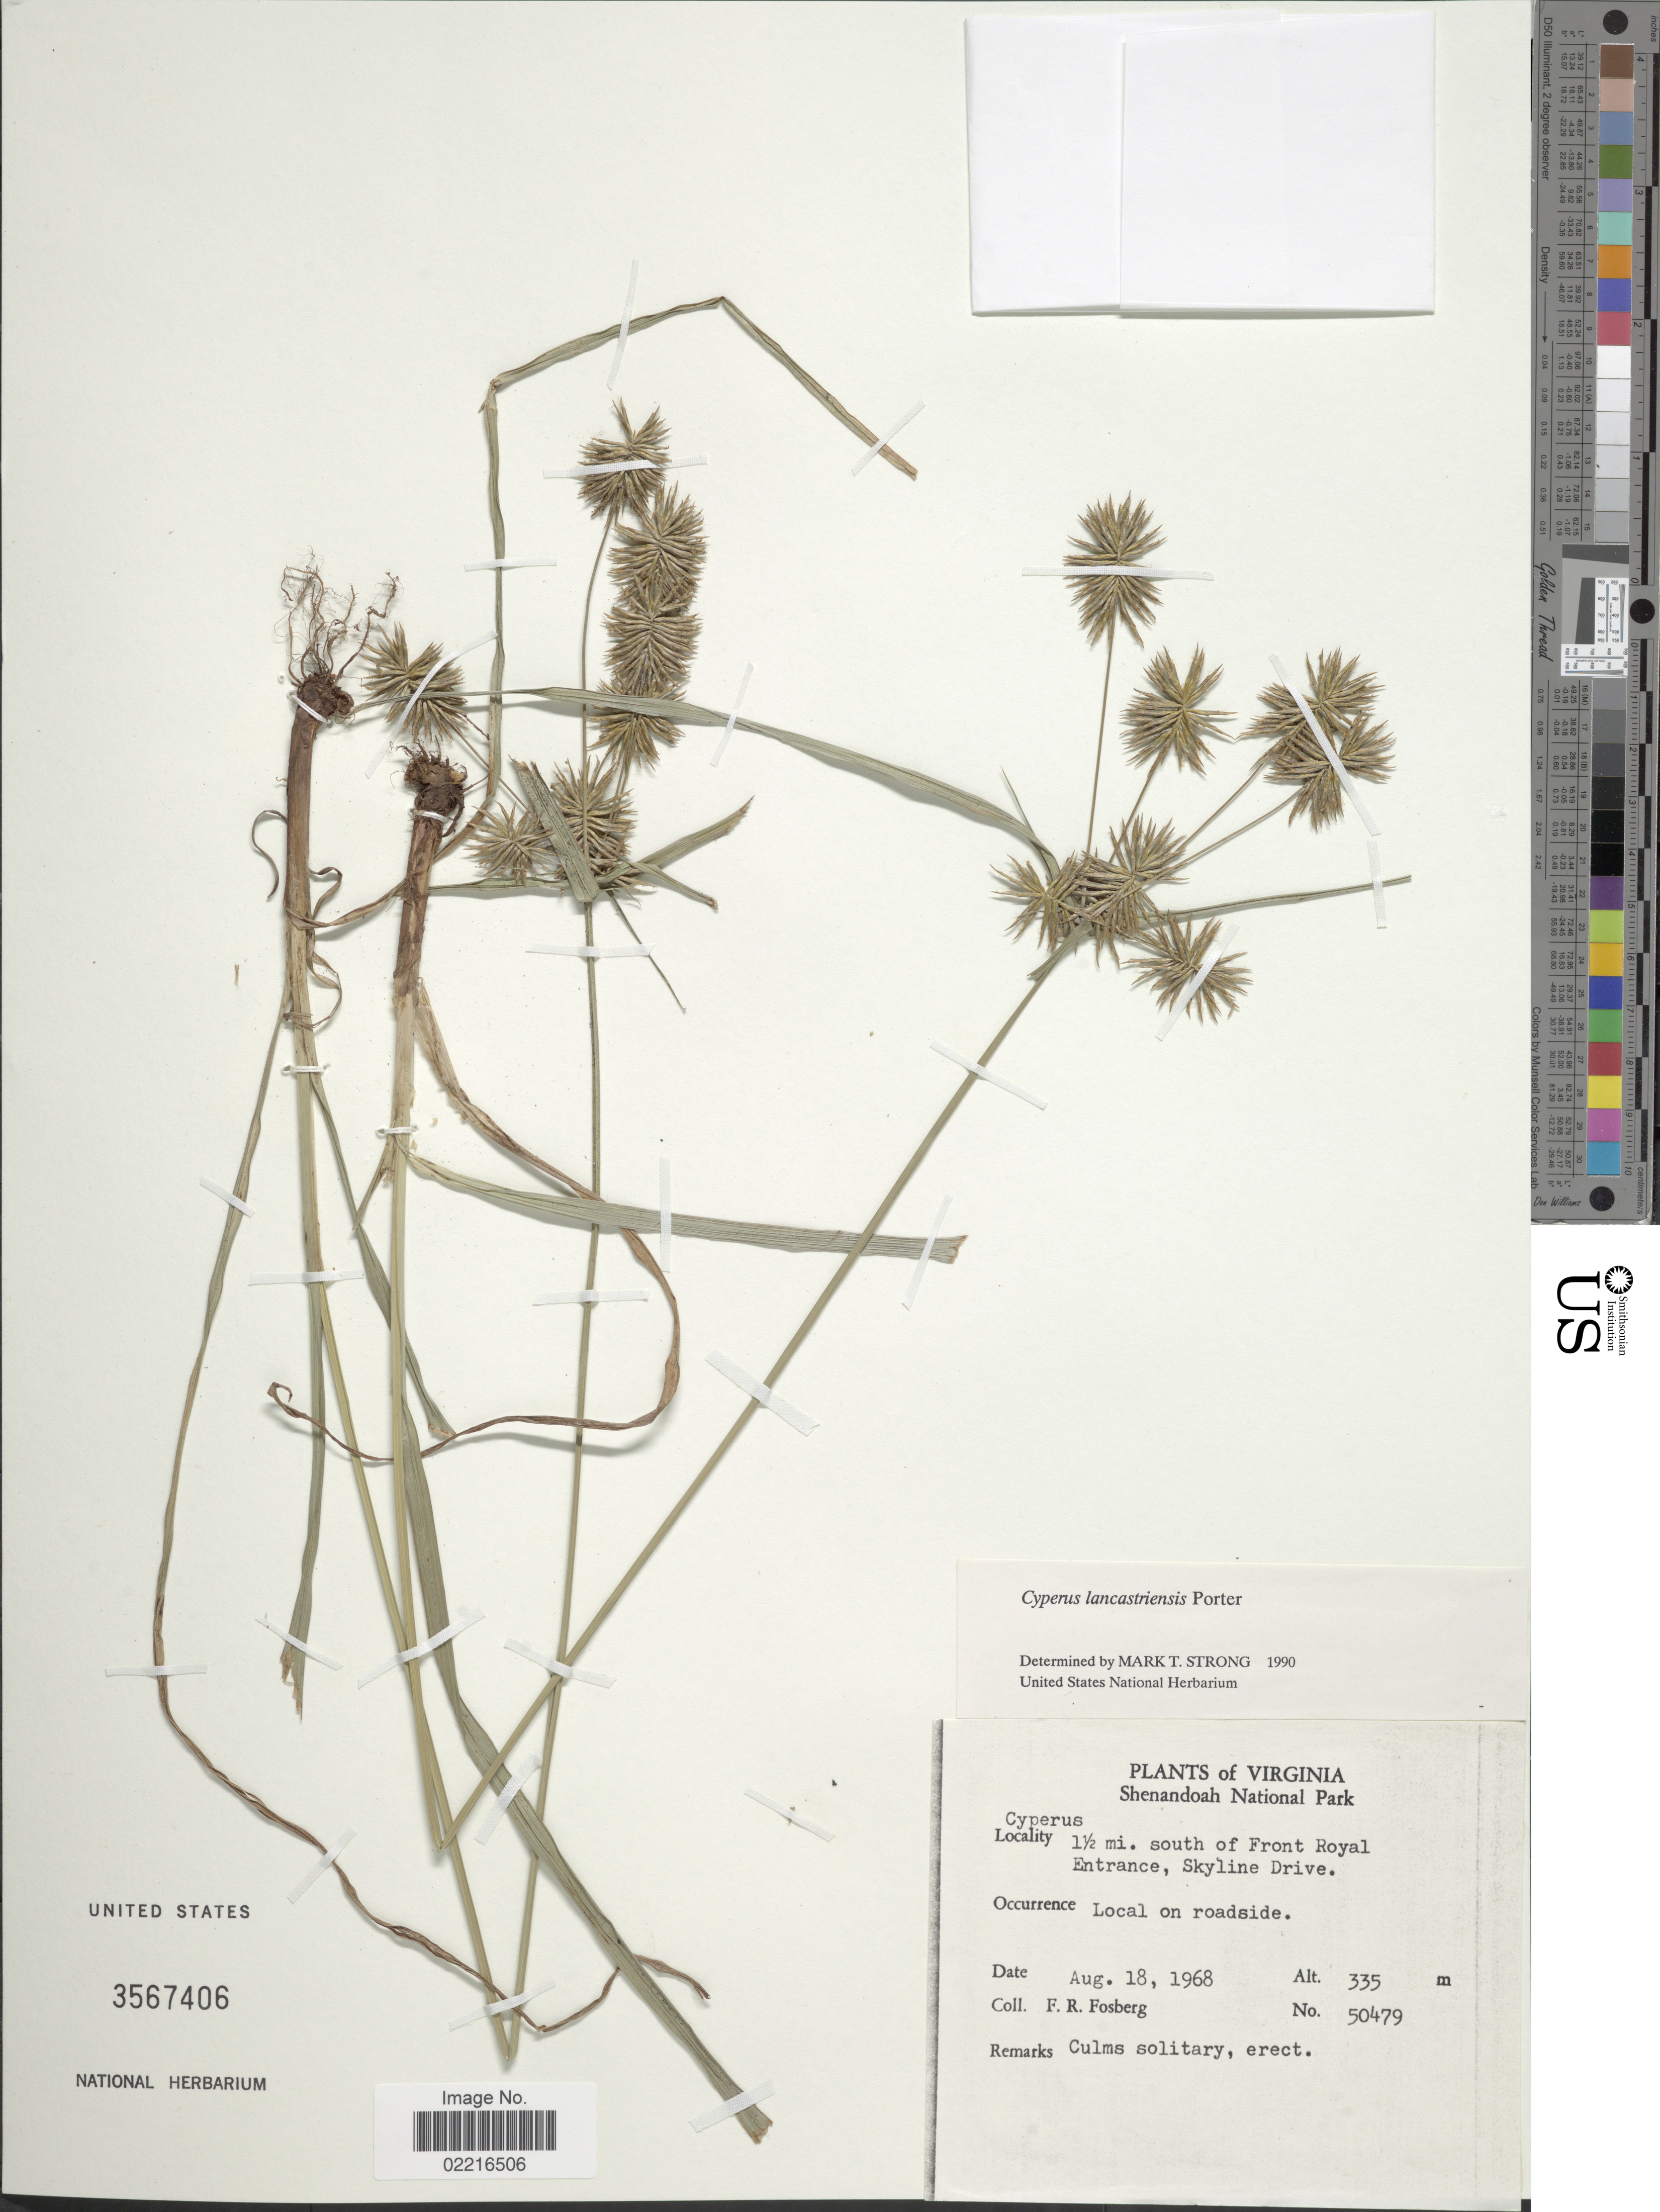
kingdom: Plantae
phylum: Tracheophyta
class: Liliopsida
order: Poales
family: Cyperaceae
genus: Cyperus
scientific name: Cyperus lancastriensis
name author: Porter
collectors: F. R. Fosberg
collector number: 50479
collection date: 1968-08-18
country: United States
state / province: Virginia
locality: Shenandoah National Park, 1½ mi south of Front Royal Entrance, Skyline Drive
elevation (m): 335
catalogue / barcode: US 3567406